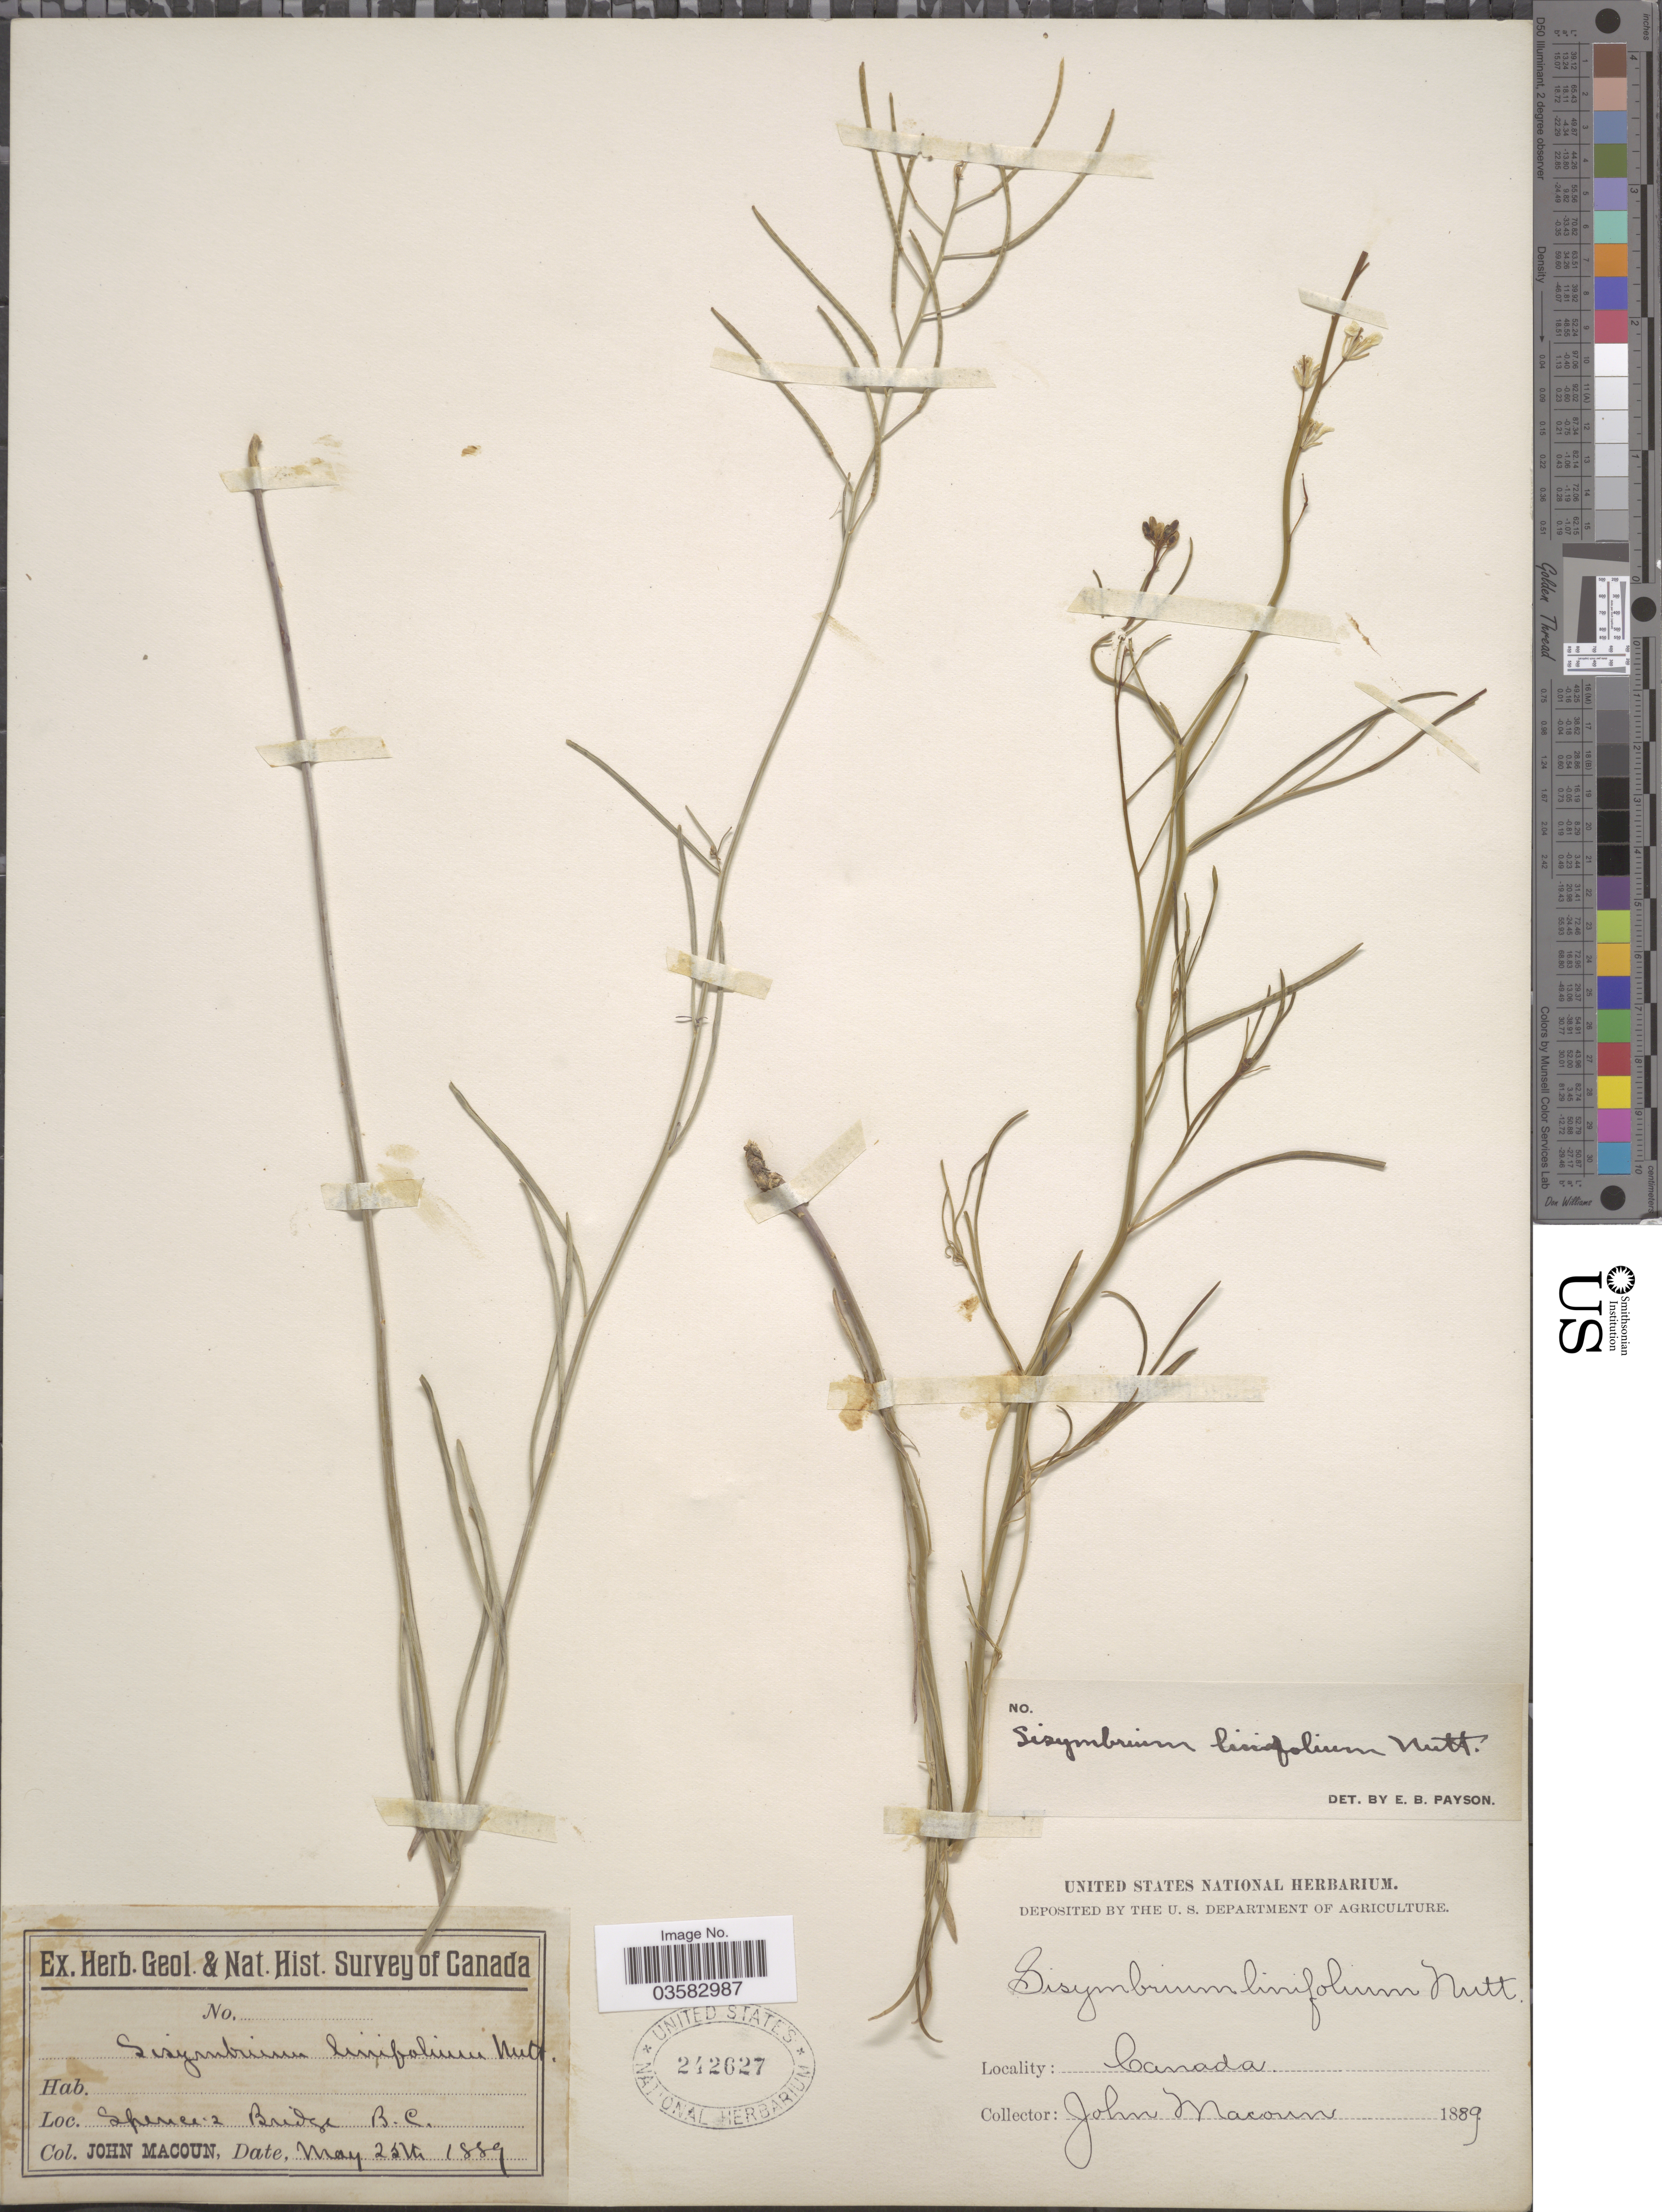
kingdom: Plantae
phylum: Tracheophyta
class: Magnoliopsida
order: Brassicales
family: Brassicaceae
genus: Sisymbrium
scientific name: Sisymbrium linifolium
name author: (Nutt.) Nutt. ex Torr. & A. Gray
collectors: J. Macoun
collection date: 1889-05-25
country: Canada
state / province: British Columbia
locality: Spence's Bridge.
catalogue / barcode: US 242627